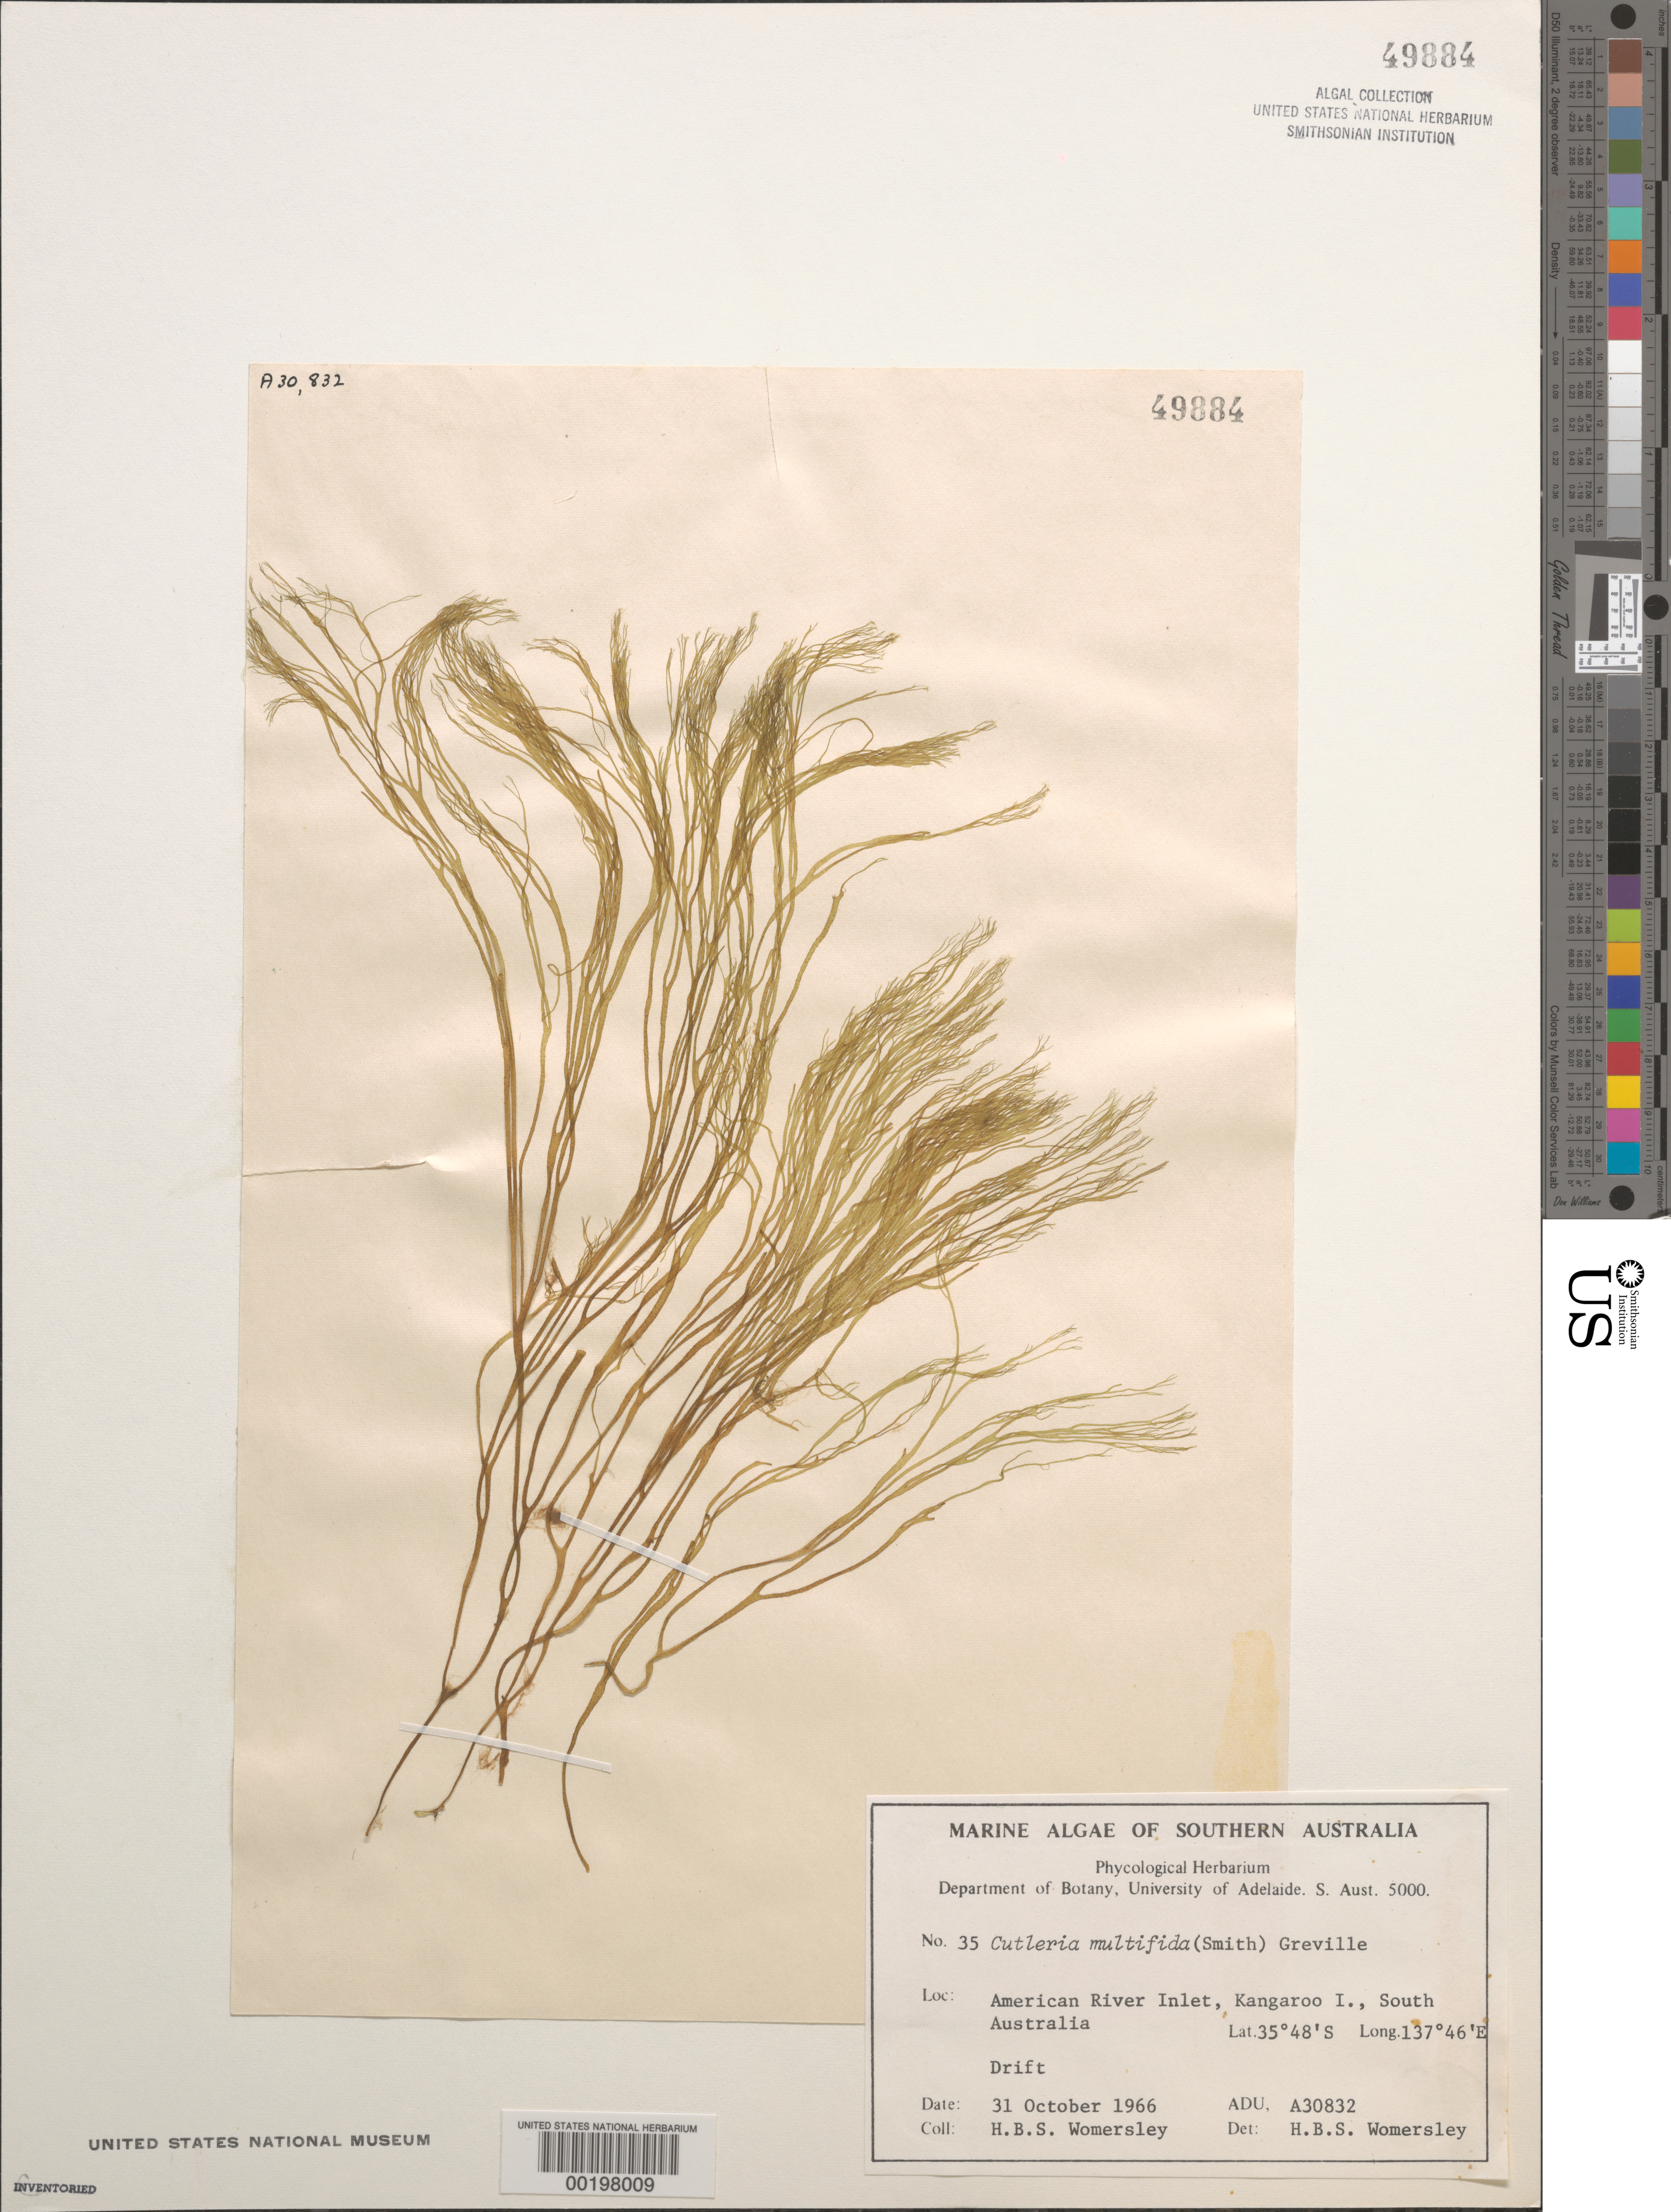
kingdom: Chromista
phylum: Ochrophyta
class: Phaeophyceae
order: Cutleriales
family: Cutleriaceae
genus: Cutleria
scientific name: Cutleria multifida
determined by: Womersley, H. B. S.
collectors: H. B. S. Womersley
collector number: ADU A30832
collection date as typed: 31 Oct 1966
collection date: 1966-10-31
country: Australia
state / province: South Australia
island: Kangaroo Island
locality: American River Inlet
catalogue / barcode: US 49884